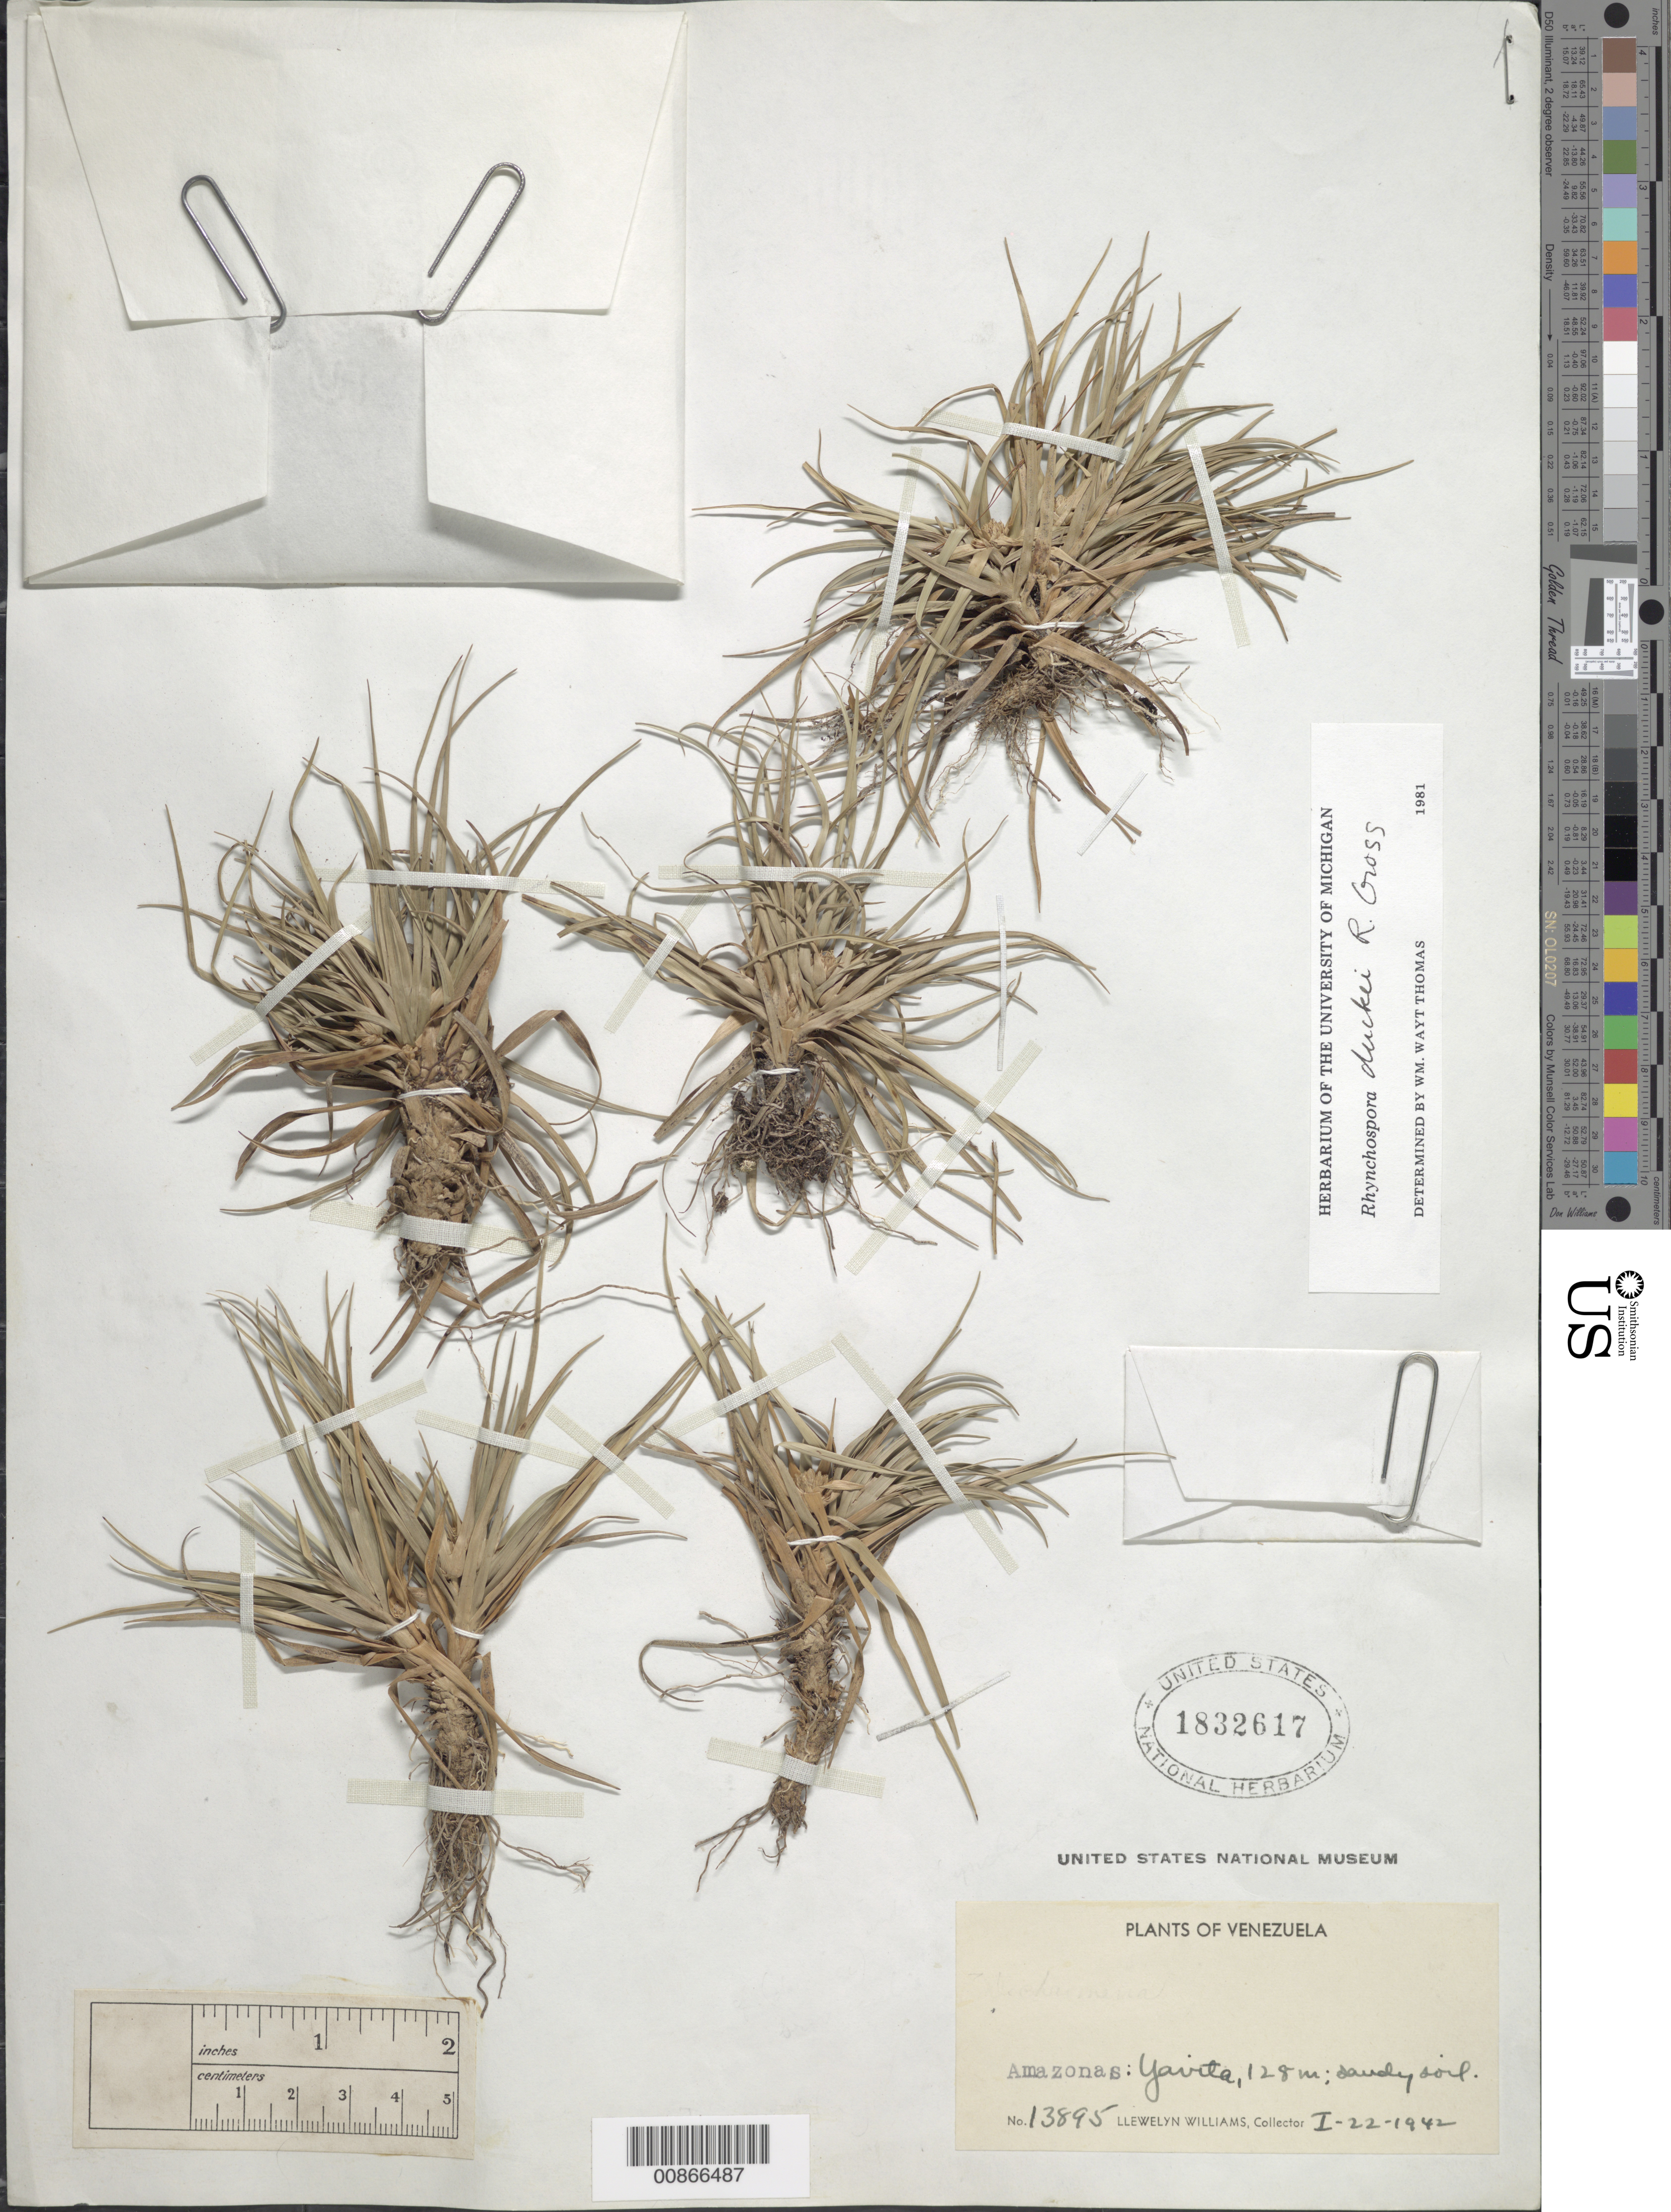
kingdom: Plantae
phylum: Tracheophyta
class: Liliopsida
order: Poales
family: Cyperaceae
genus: Rhynchospora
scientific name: Rhynchospora duckei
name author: Gross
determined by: Thomas, W. W., (NY), New York Botanical Garden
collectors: Ll. Williams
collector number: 13895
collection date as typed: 22-Jan-42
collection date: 1942-01-22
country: Venezuela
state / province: Amazonas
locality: Yavita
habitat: Sandy soil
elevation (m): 128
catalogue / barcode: US 1832617